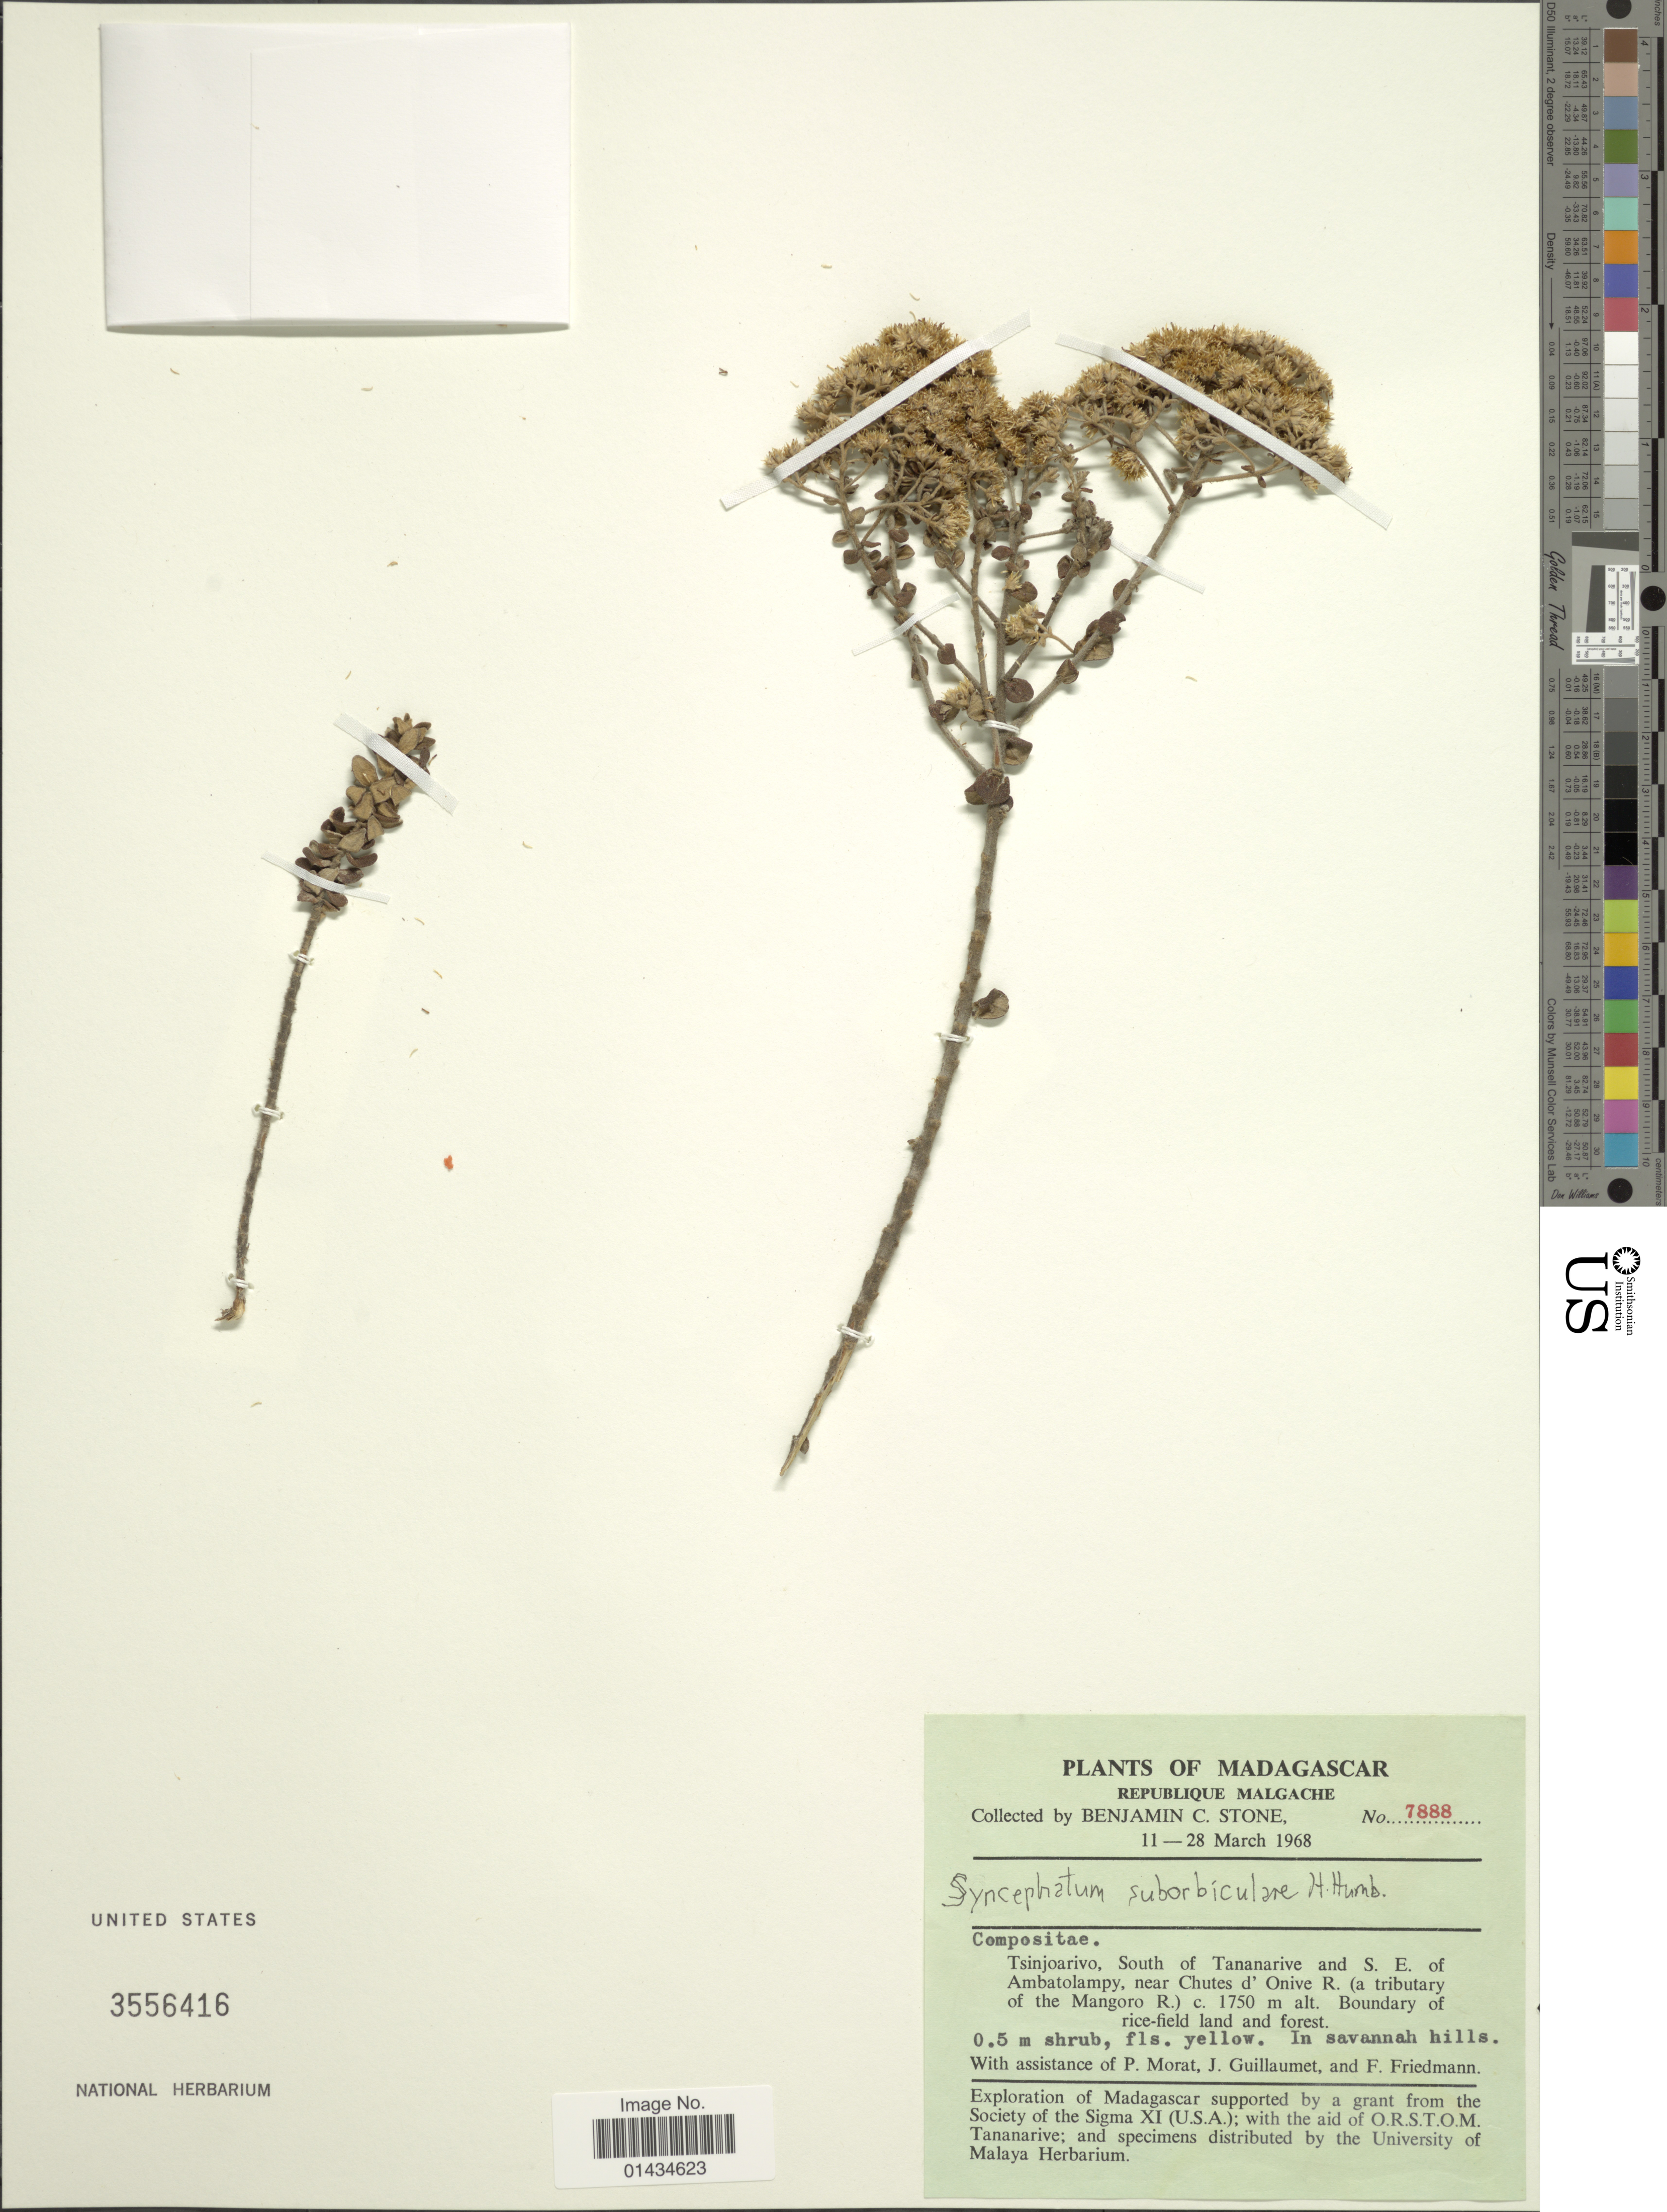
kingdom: Plantae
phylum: Tracheophyta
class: Magnoliopsida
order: Asterales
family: Asteraceae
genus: Syncephalum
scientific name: Syncephalum suborbiculare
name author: Humbert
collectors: B. C. Stone, P. Morat, J. Guillaumet & F. Friedmann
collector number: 7888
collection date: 1968-03-11/1968-03-28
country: Madagascar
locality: Reublique Magache, Tsinjoarivom south of Tananrive and S.E. of Ambatolampy , near Chutes d' Onive R. (a tributary of the Mangoro R.) boundary of rice-field land and forest, in savannah hills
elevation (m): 1750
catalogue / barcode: US 3556416